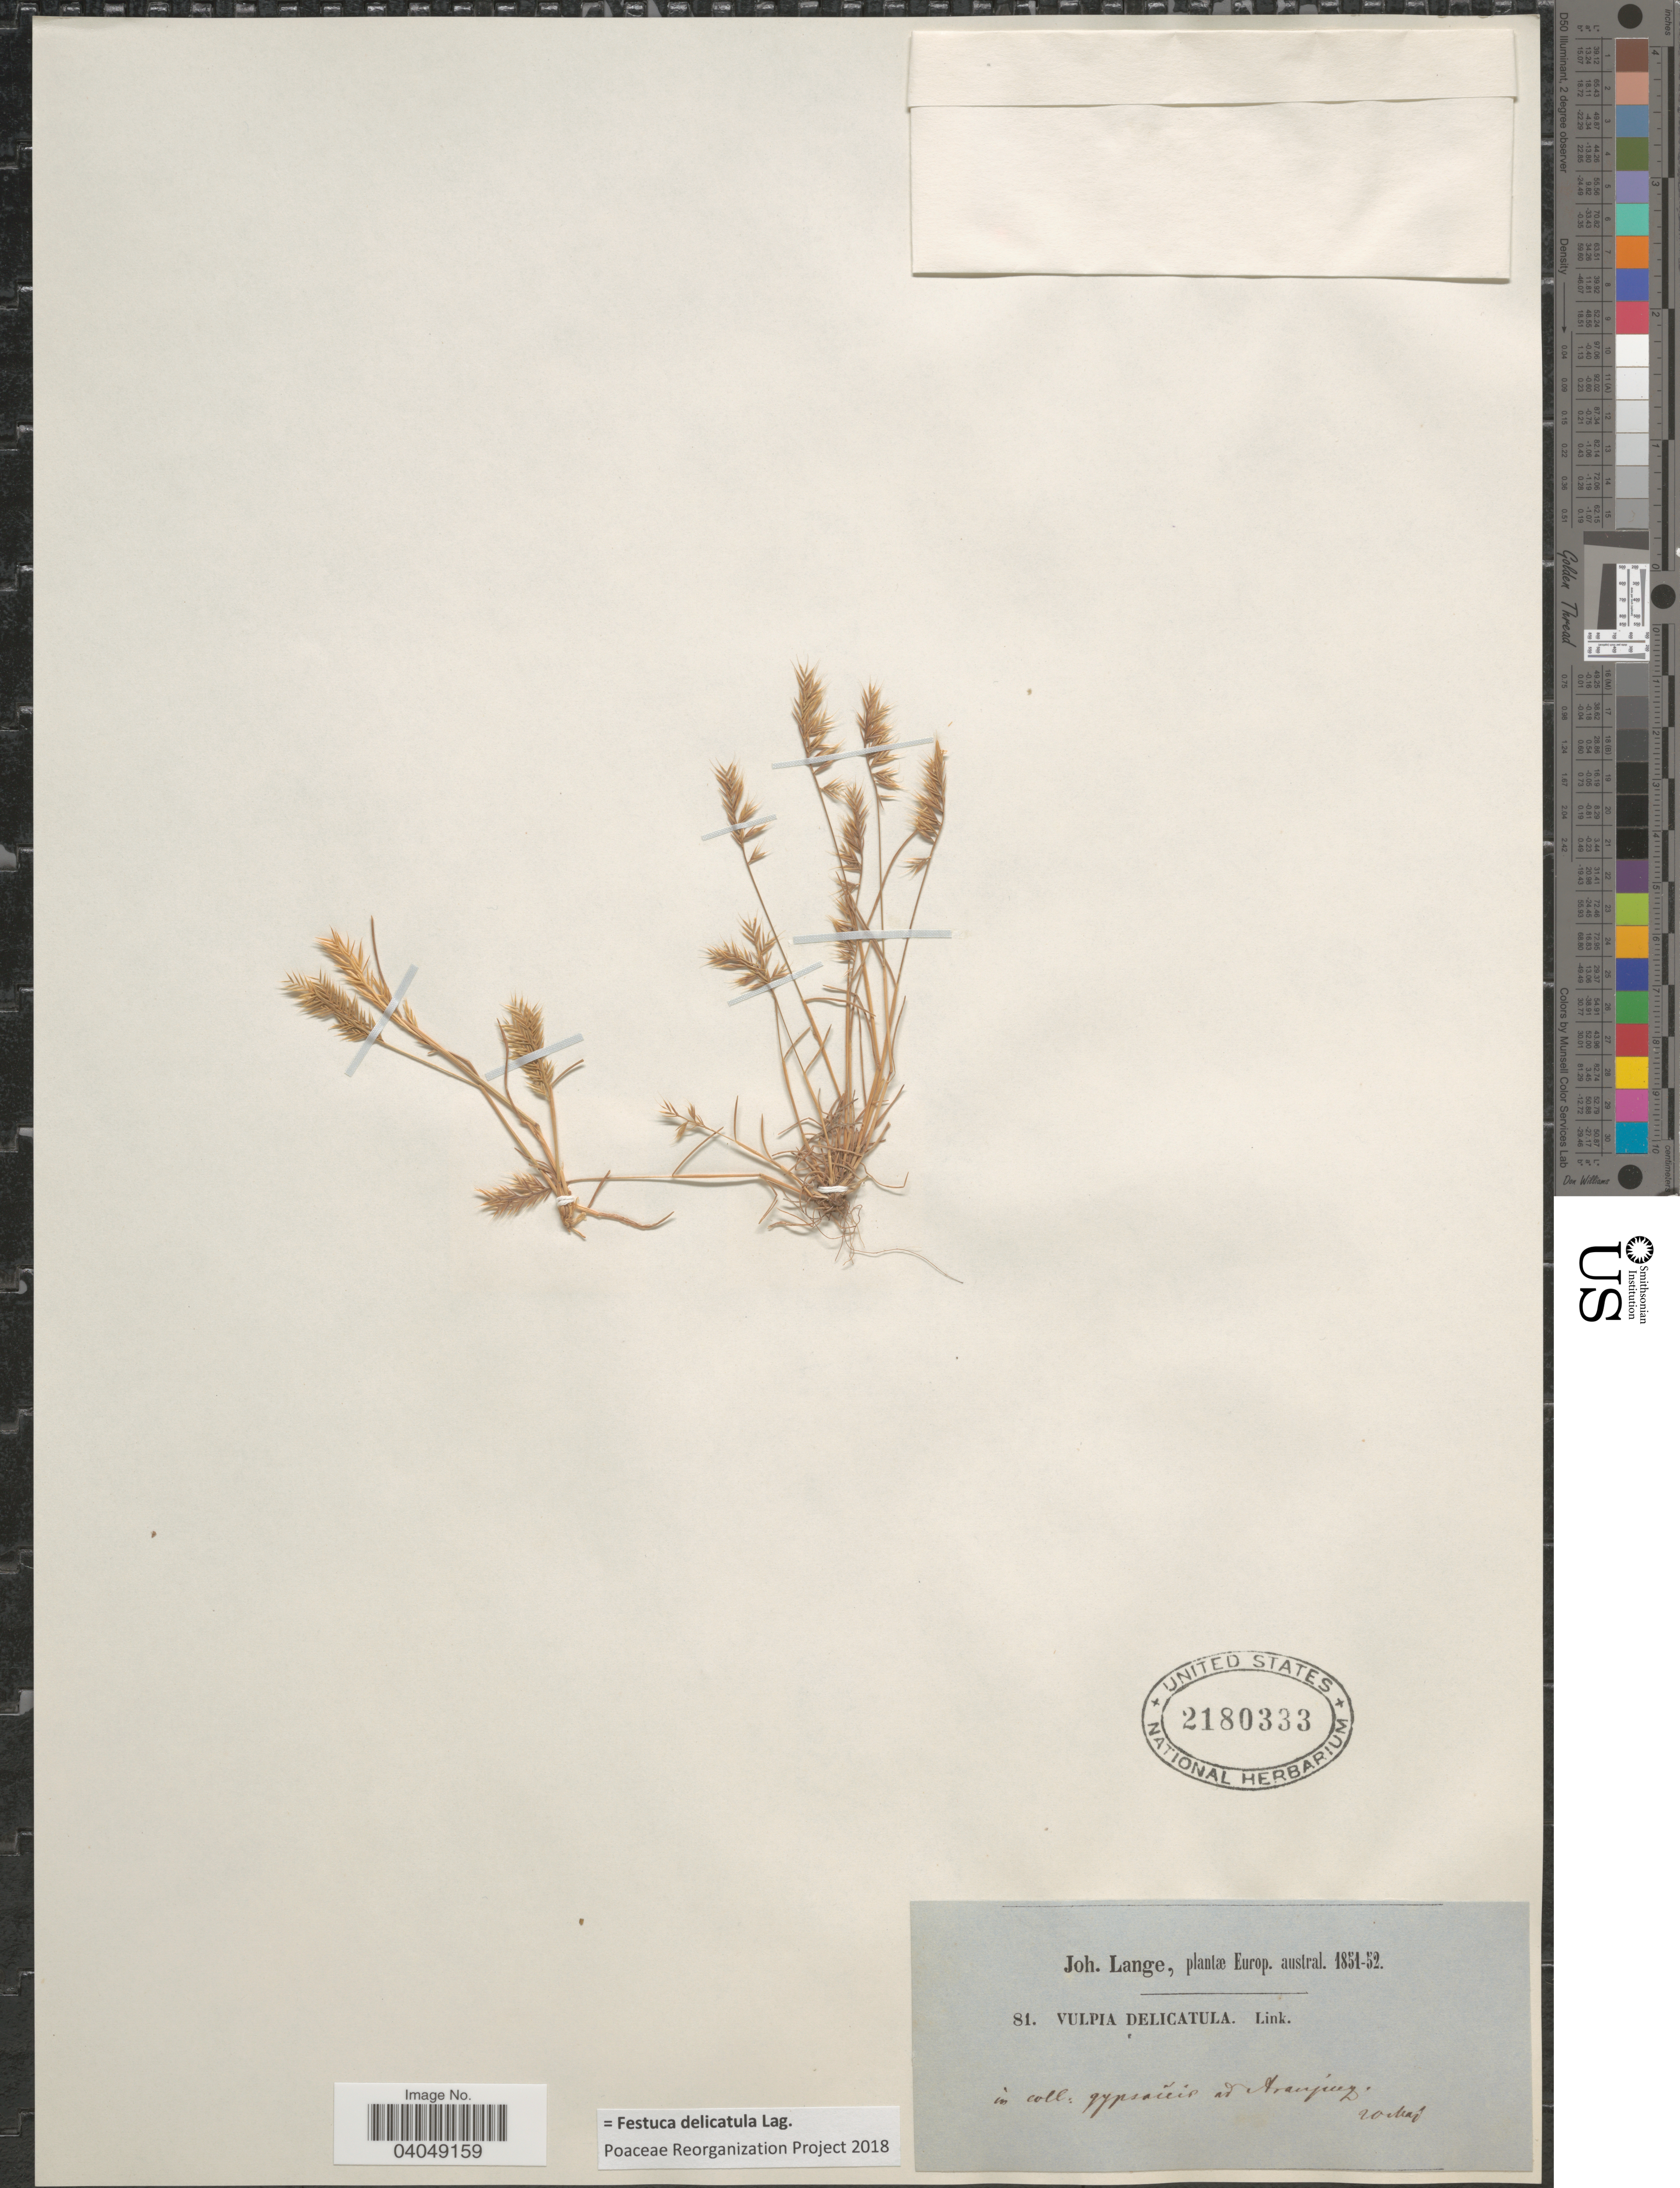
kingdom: Plantae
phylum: Tracheophyta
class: Liliopsida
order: Poales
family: Poaceae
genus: Festuca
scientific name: Festuca delicatula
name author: Lag.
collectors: J. M. C. Lange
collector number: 81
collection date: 1851-05-20/1852-05-20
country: Spain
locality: Europ. austral. In coll. gypsanis ad Aranjuez.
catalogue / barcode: US 2180333